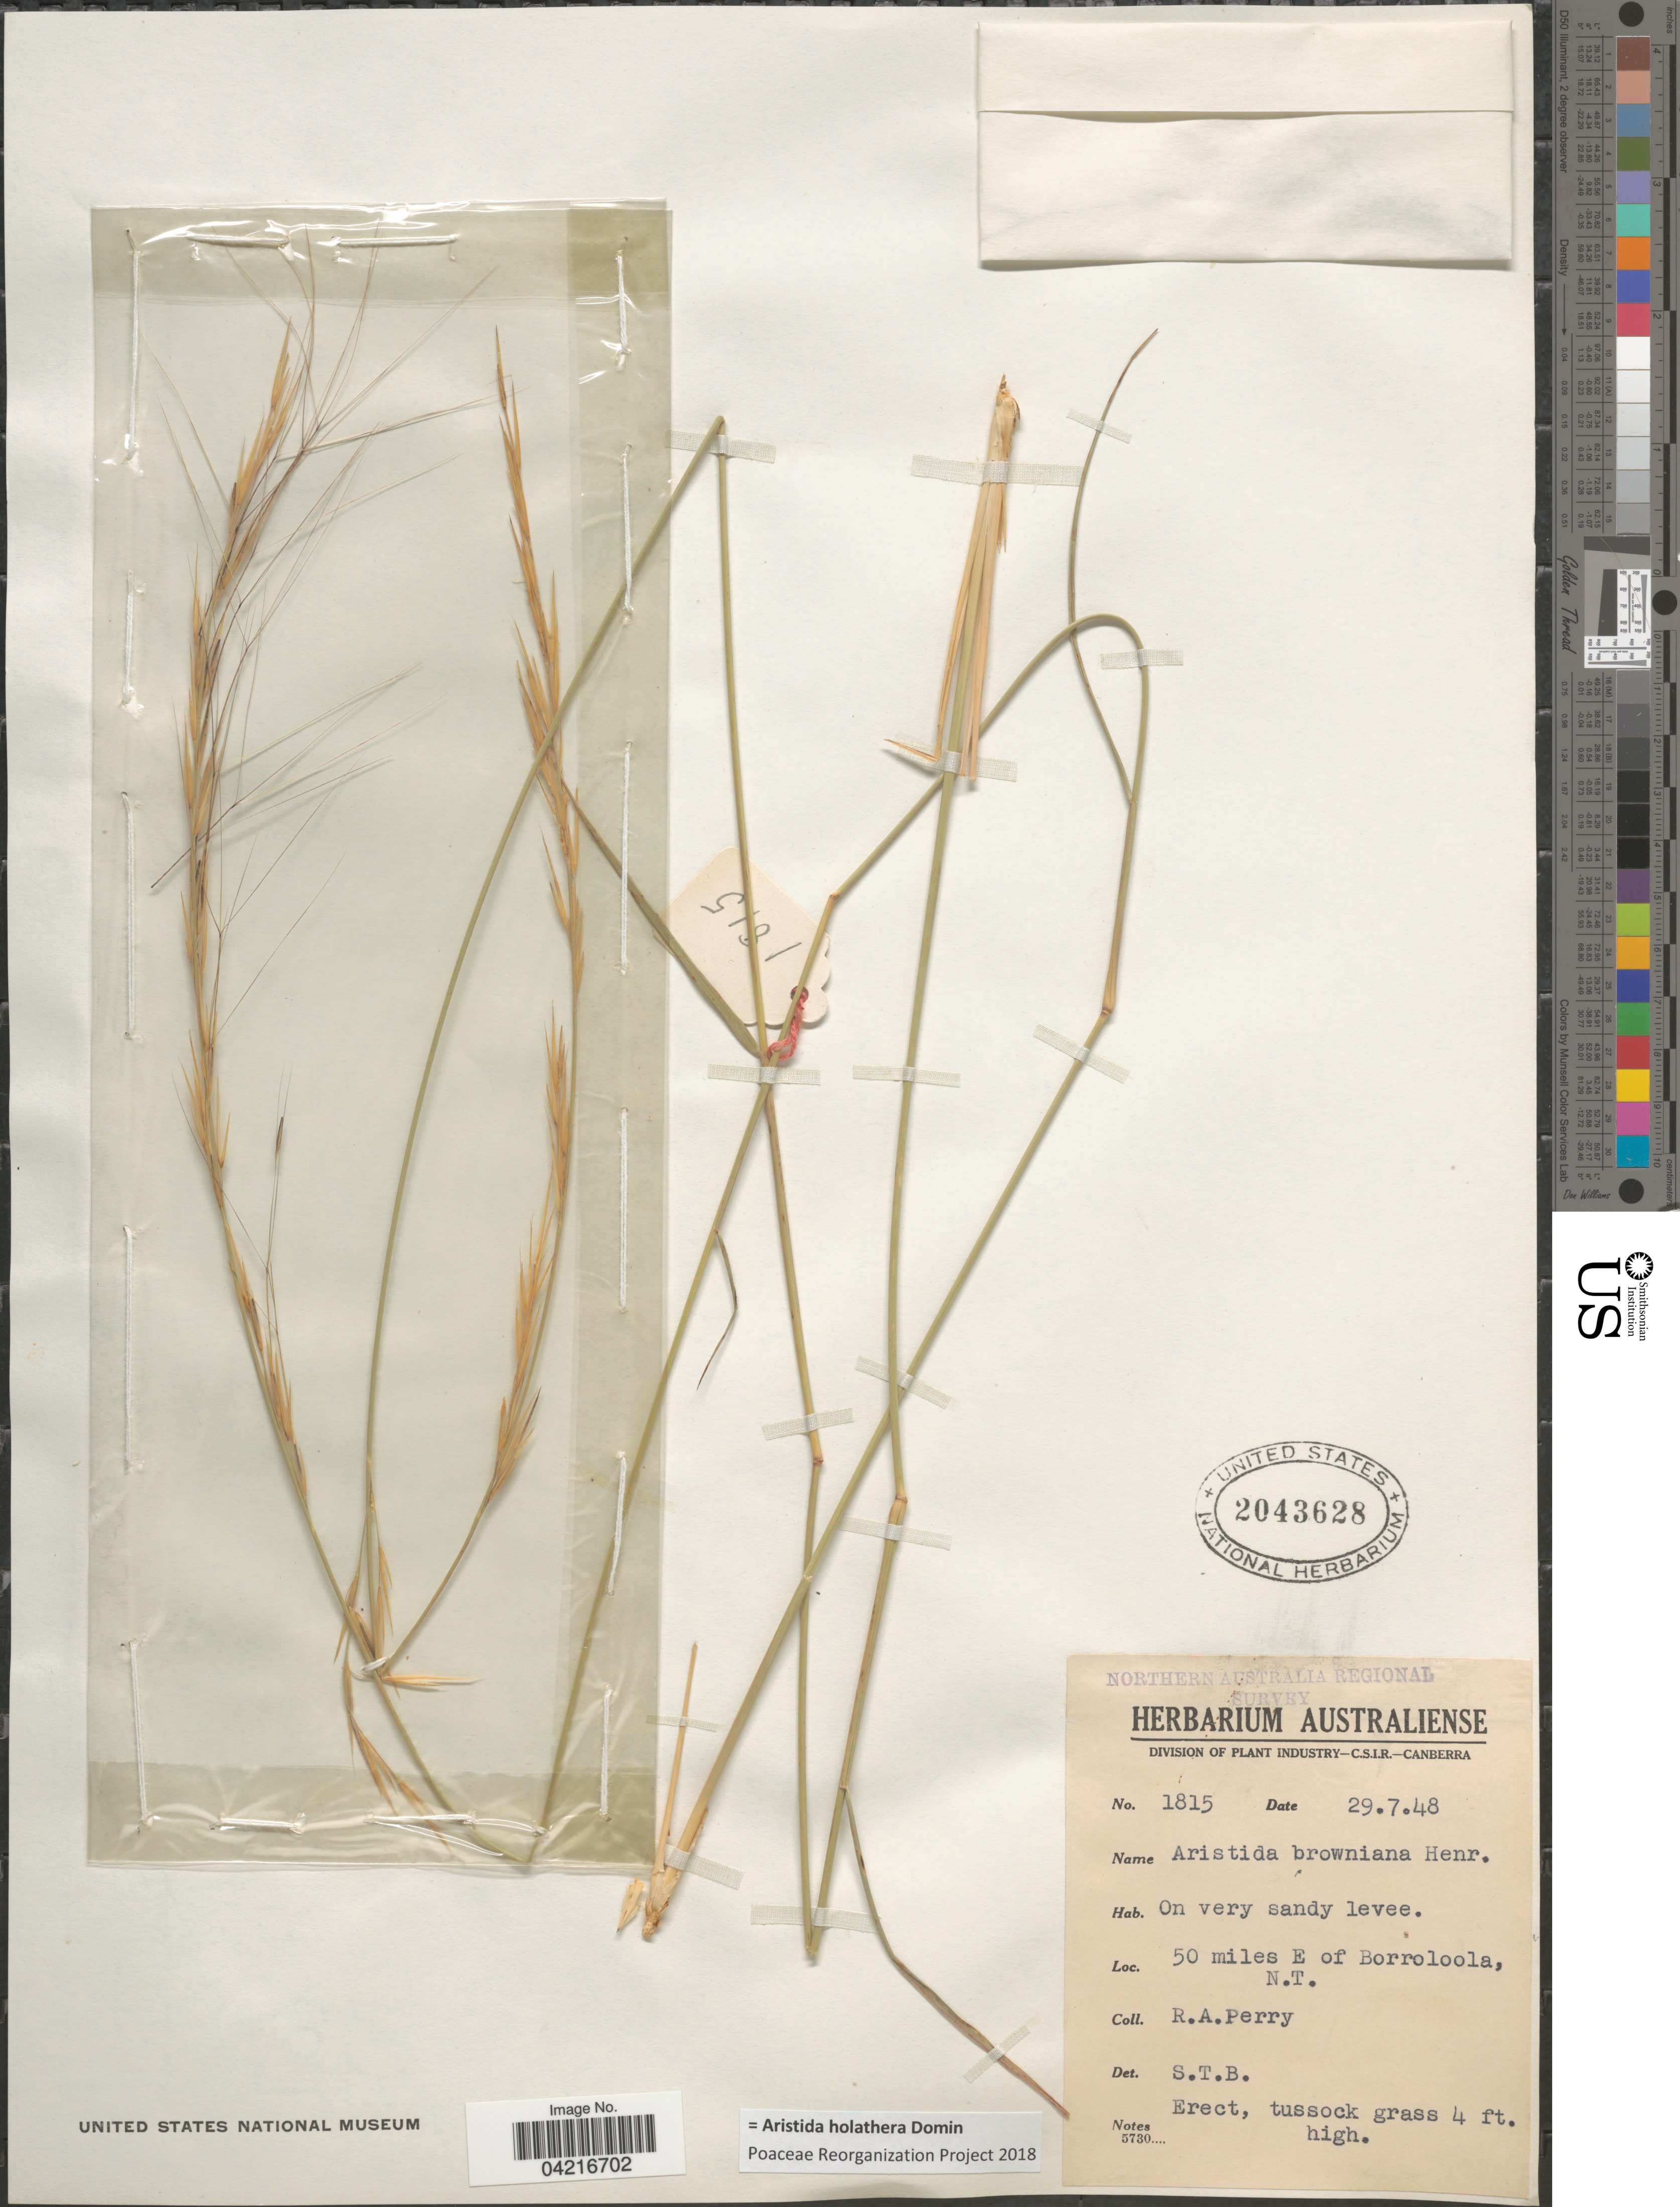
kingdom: Plantae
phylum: Tracheophyta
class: Liliopsida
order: Poales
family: Poaceae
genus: Aristida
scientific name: Aristida holathera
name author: Domin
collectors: Perry, R. A.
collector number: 1815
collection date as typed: Transcribed d/m/y: 29/7/48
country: Australia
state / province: Northern Territory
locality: Northern Australia Regional Survey. 50 miles E of Borroloola, N.T.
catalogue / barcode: US 2043628